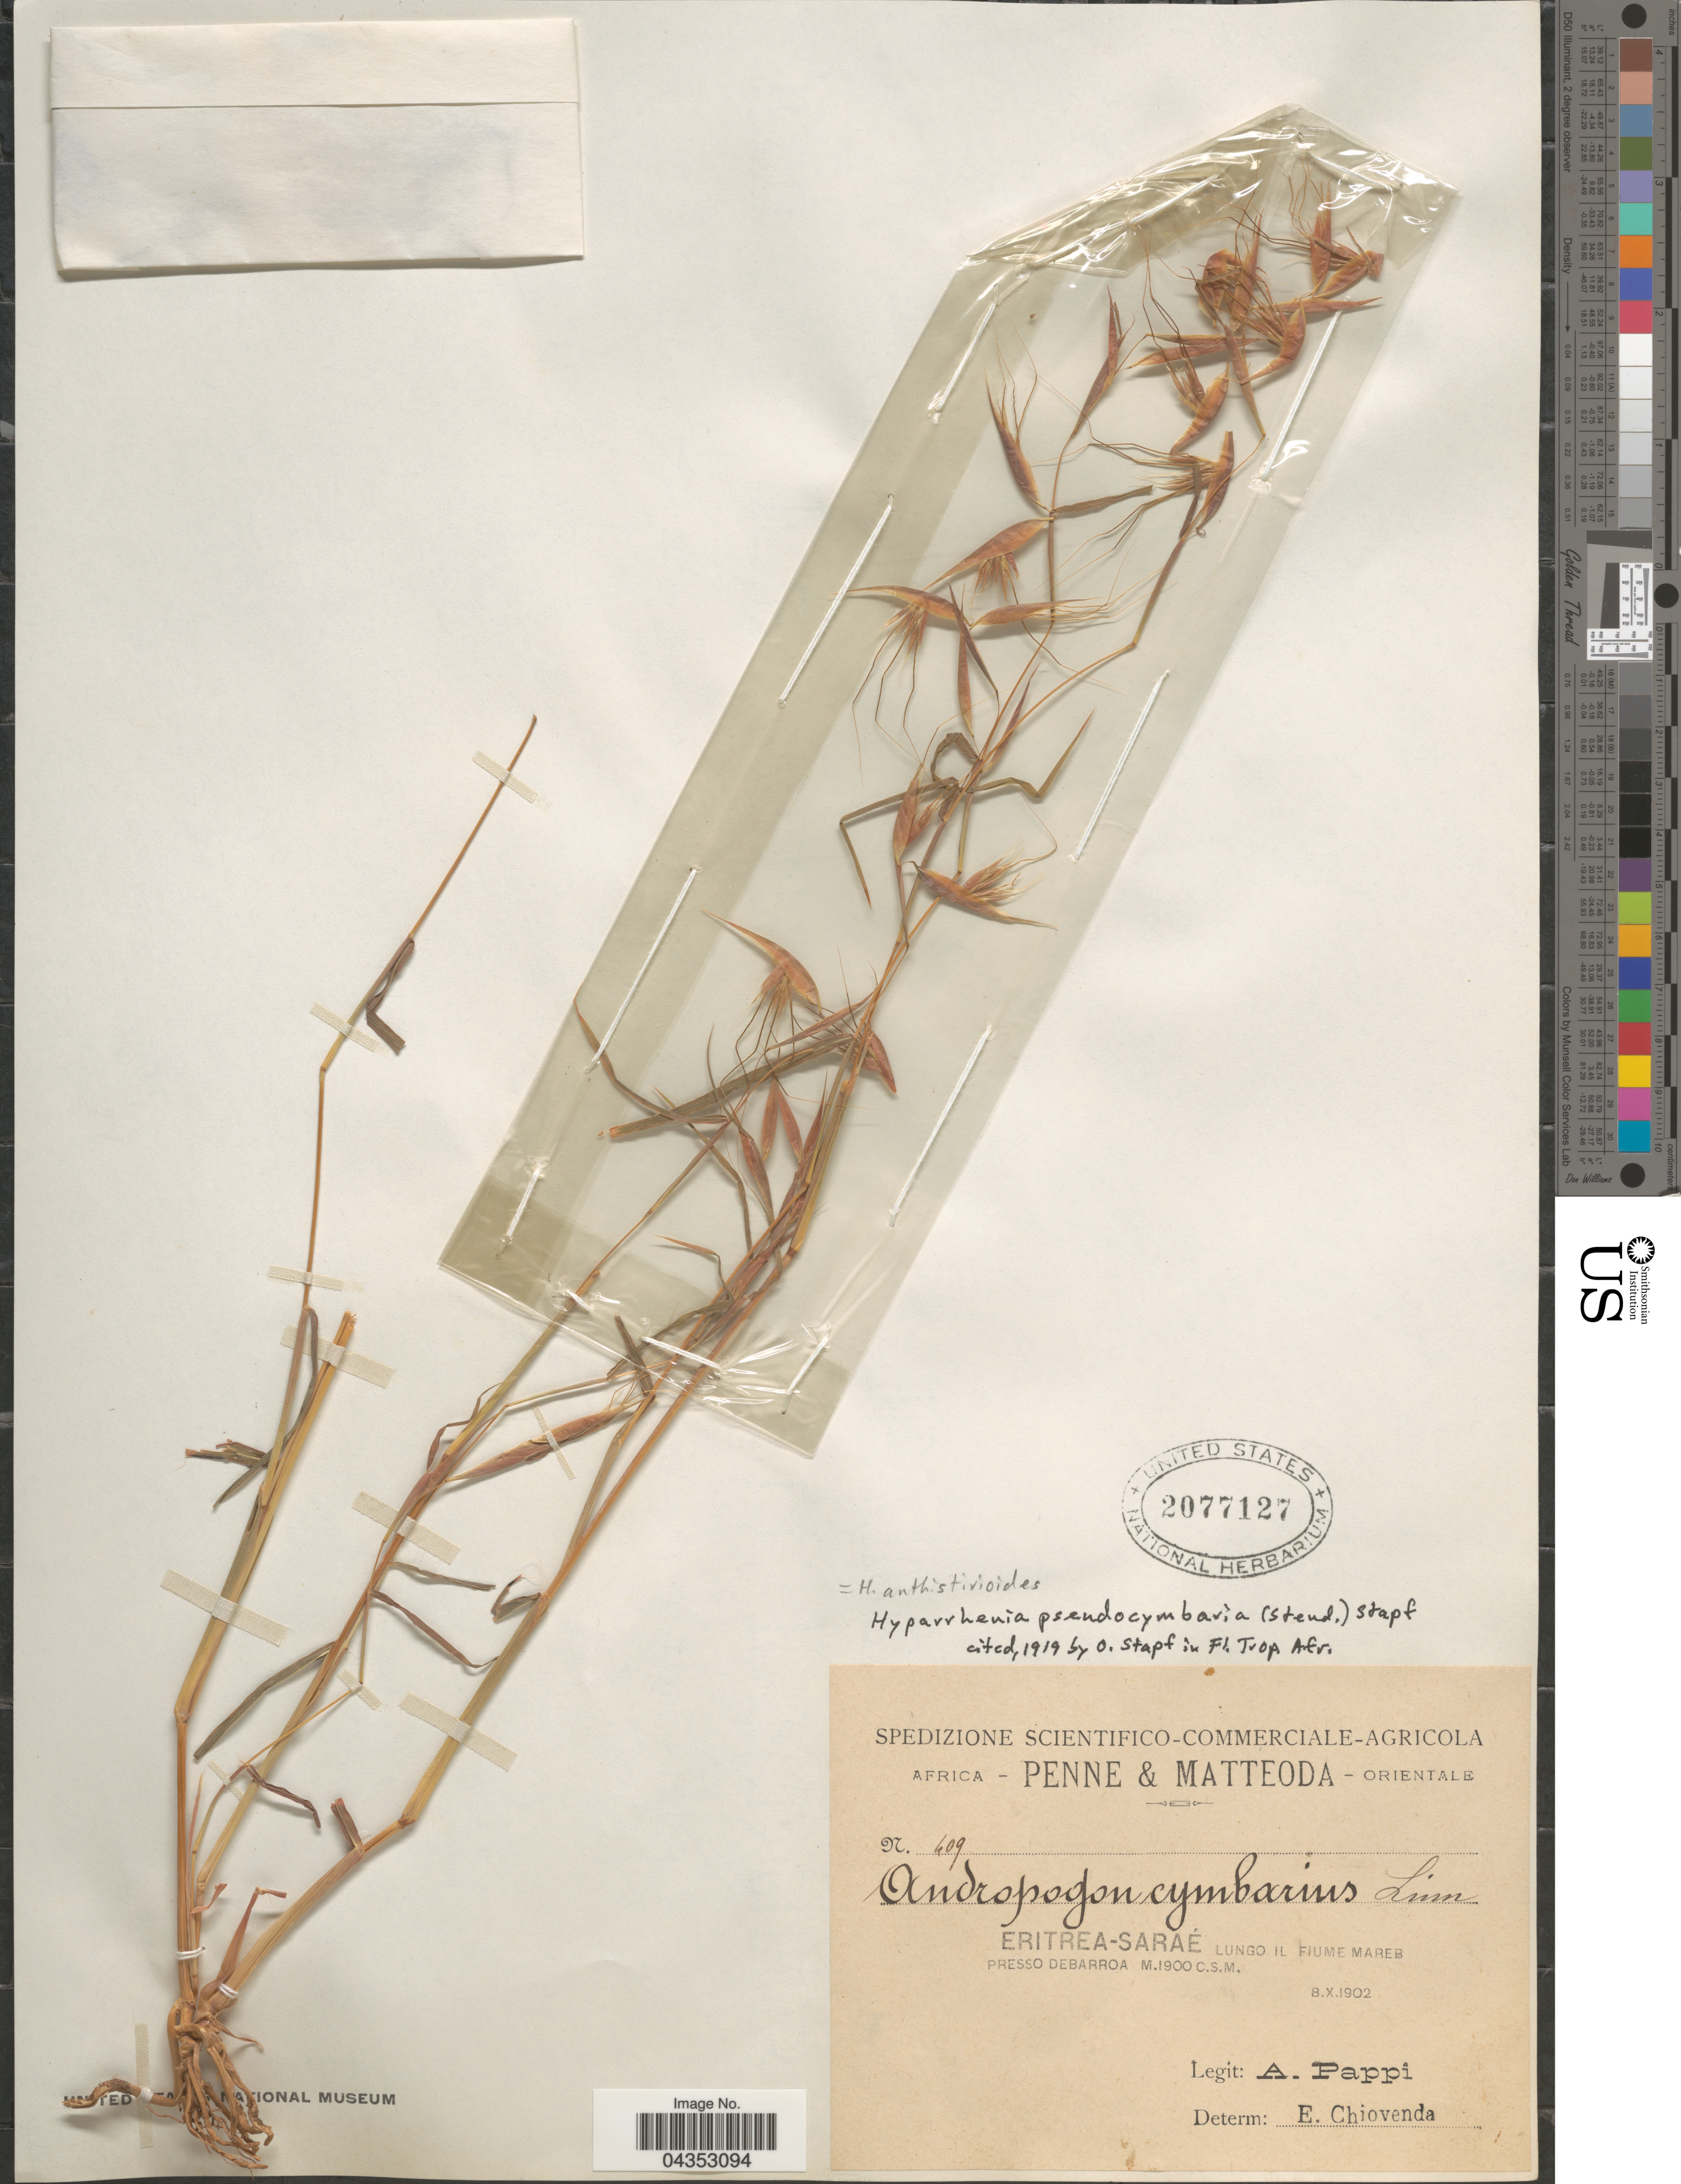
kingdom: Plantae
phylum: Tracheophyta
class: Liliopsida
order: Poales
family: Poaceae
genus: Hyparrhenia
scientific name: Hyparrhenia anthistirioides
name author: (Hochst. ex A. Rich.) Andersson ex Stapf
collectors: A. Pappi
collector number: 409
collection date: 1902-10-08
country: Eritrea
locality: Africa Orientale. Saraé Lungo Il Fiume Mareb Presso Debarroa.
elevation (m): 1900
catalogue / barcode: US 2077127